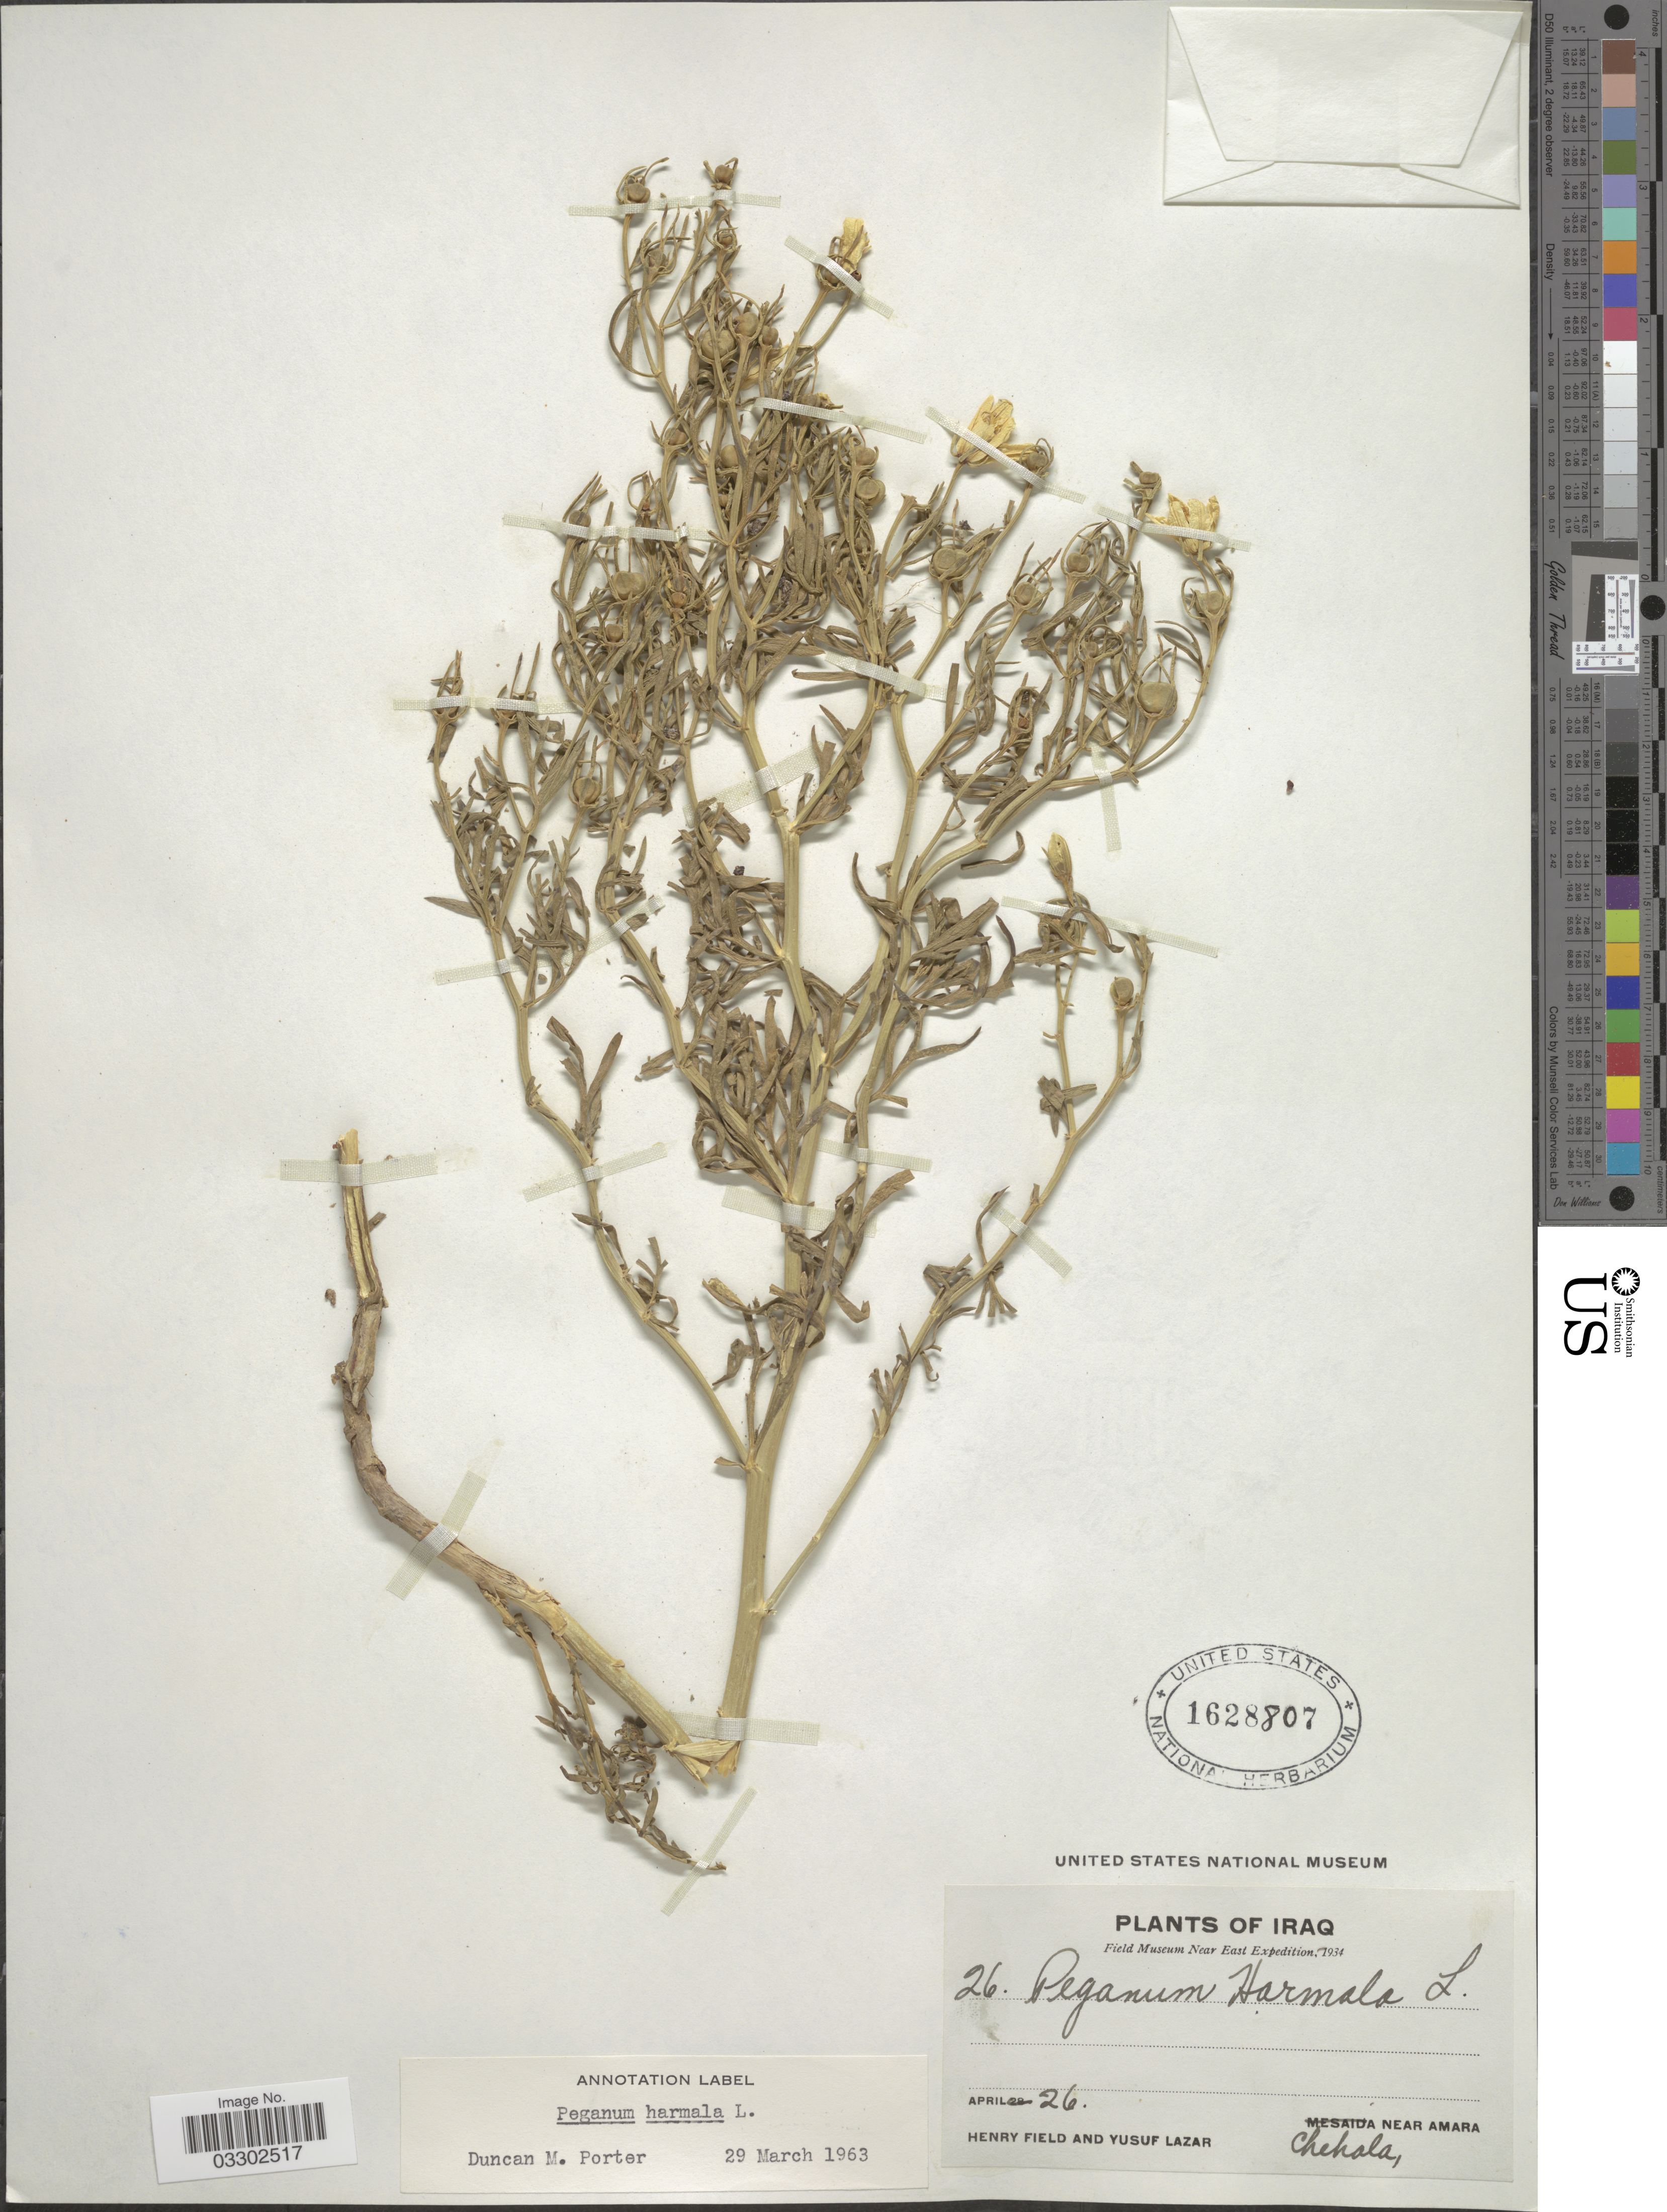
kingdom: Plantae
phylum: Tracheophyta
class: Magnoliopsida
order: Sapindales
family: Tetradiclidaceae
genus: Peganum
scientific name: Peganum harmala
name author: L.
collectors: H. Field & Y. Lazar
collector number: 26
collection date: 1934-04-26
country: Iraq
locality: Chehala, near Amara.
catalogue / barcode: US 1628807